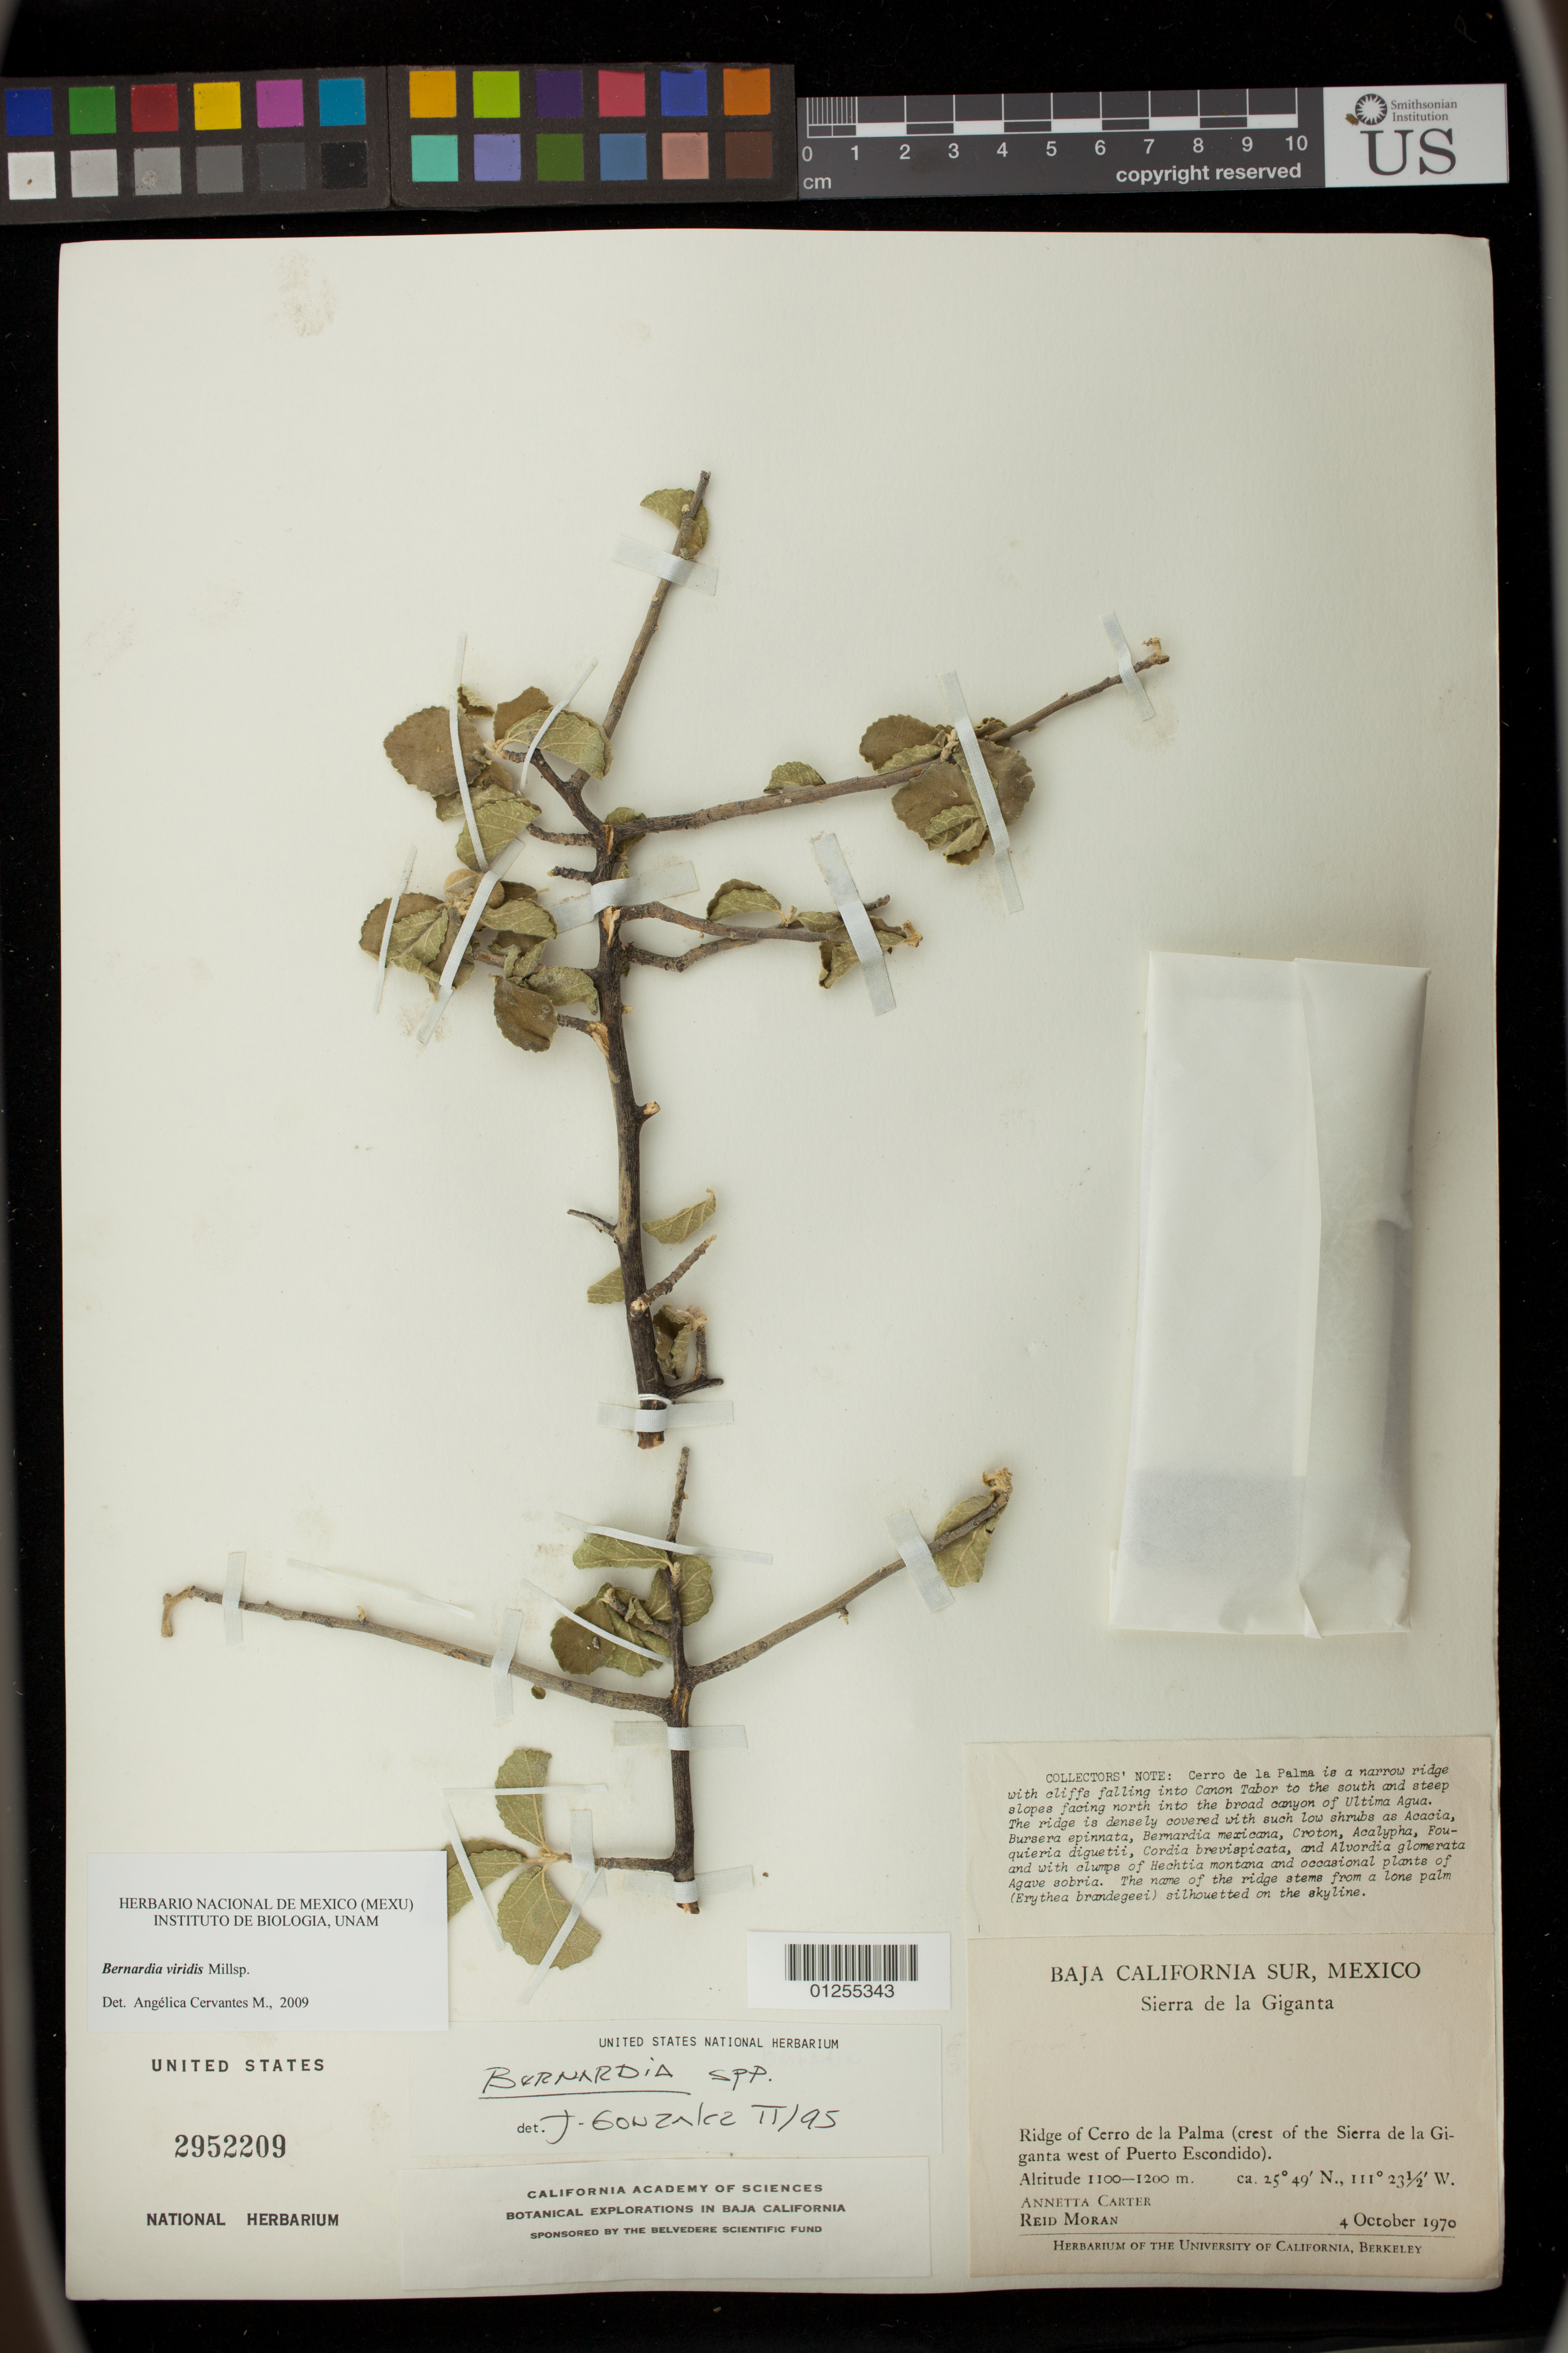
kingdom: Plantae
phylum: Tracheophyta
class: Magnoliopsida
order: Malpighiales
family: Euphorbiaceae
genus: Bernardia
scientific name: Bernardia viridis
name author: Millsp.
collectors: A. Carter & R. Moran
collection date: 1970-10-04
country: Mexico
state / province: Baja California Sur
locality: Sierra de la Giganta,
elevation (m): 1100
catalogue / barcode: US 2952209